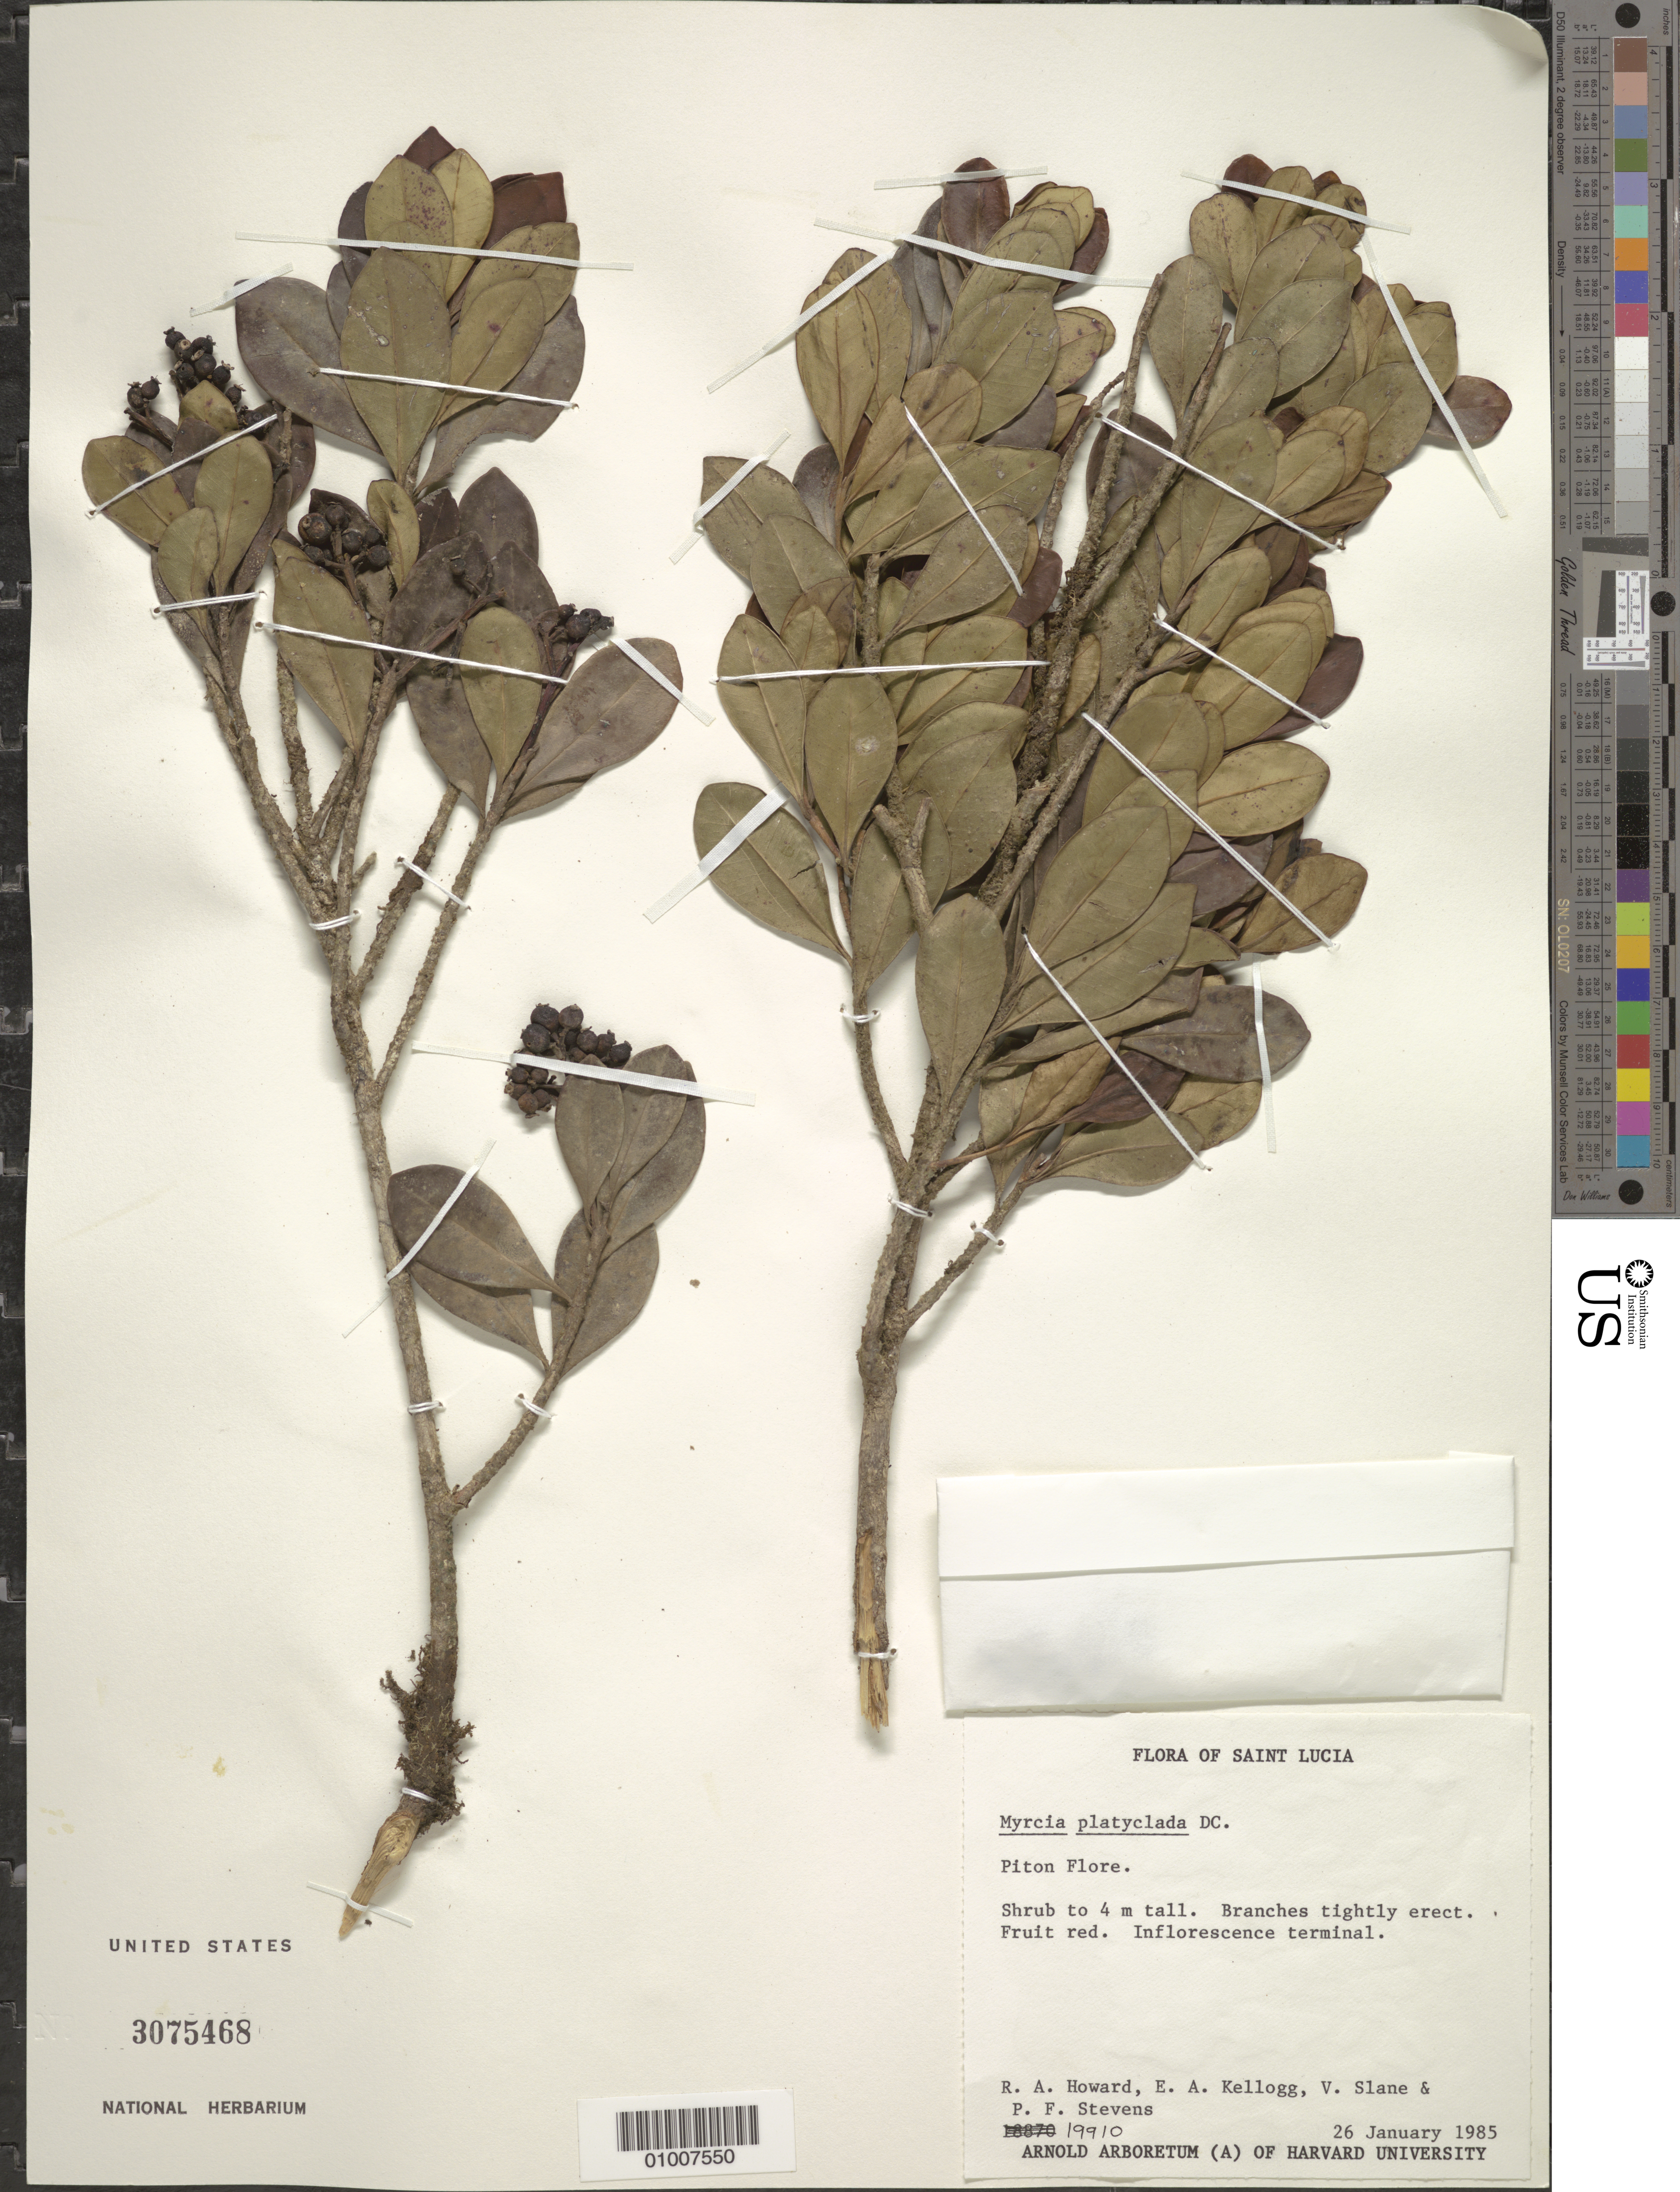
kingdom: Plantae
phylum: Tracheophyta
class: Magnoliopsida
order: Myrtales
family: Myrtaceae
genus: Myrcia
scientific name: Myrcia platyclada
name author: DC.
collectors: R. A. Howard, P. F. Stevens, E. A. Kellogg & V. Slane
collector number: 19910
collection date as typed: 26 Jan 1985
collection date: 1985-01-26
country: St. Lucia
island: St. Lucia I.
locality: Piton Flore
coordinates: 0 N, 0 E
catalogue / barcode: US 3075468